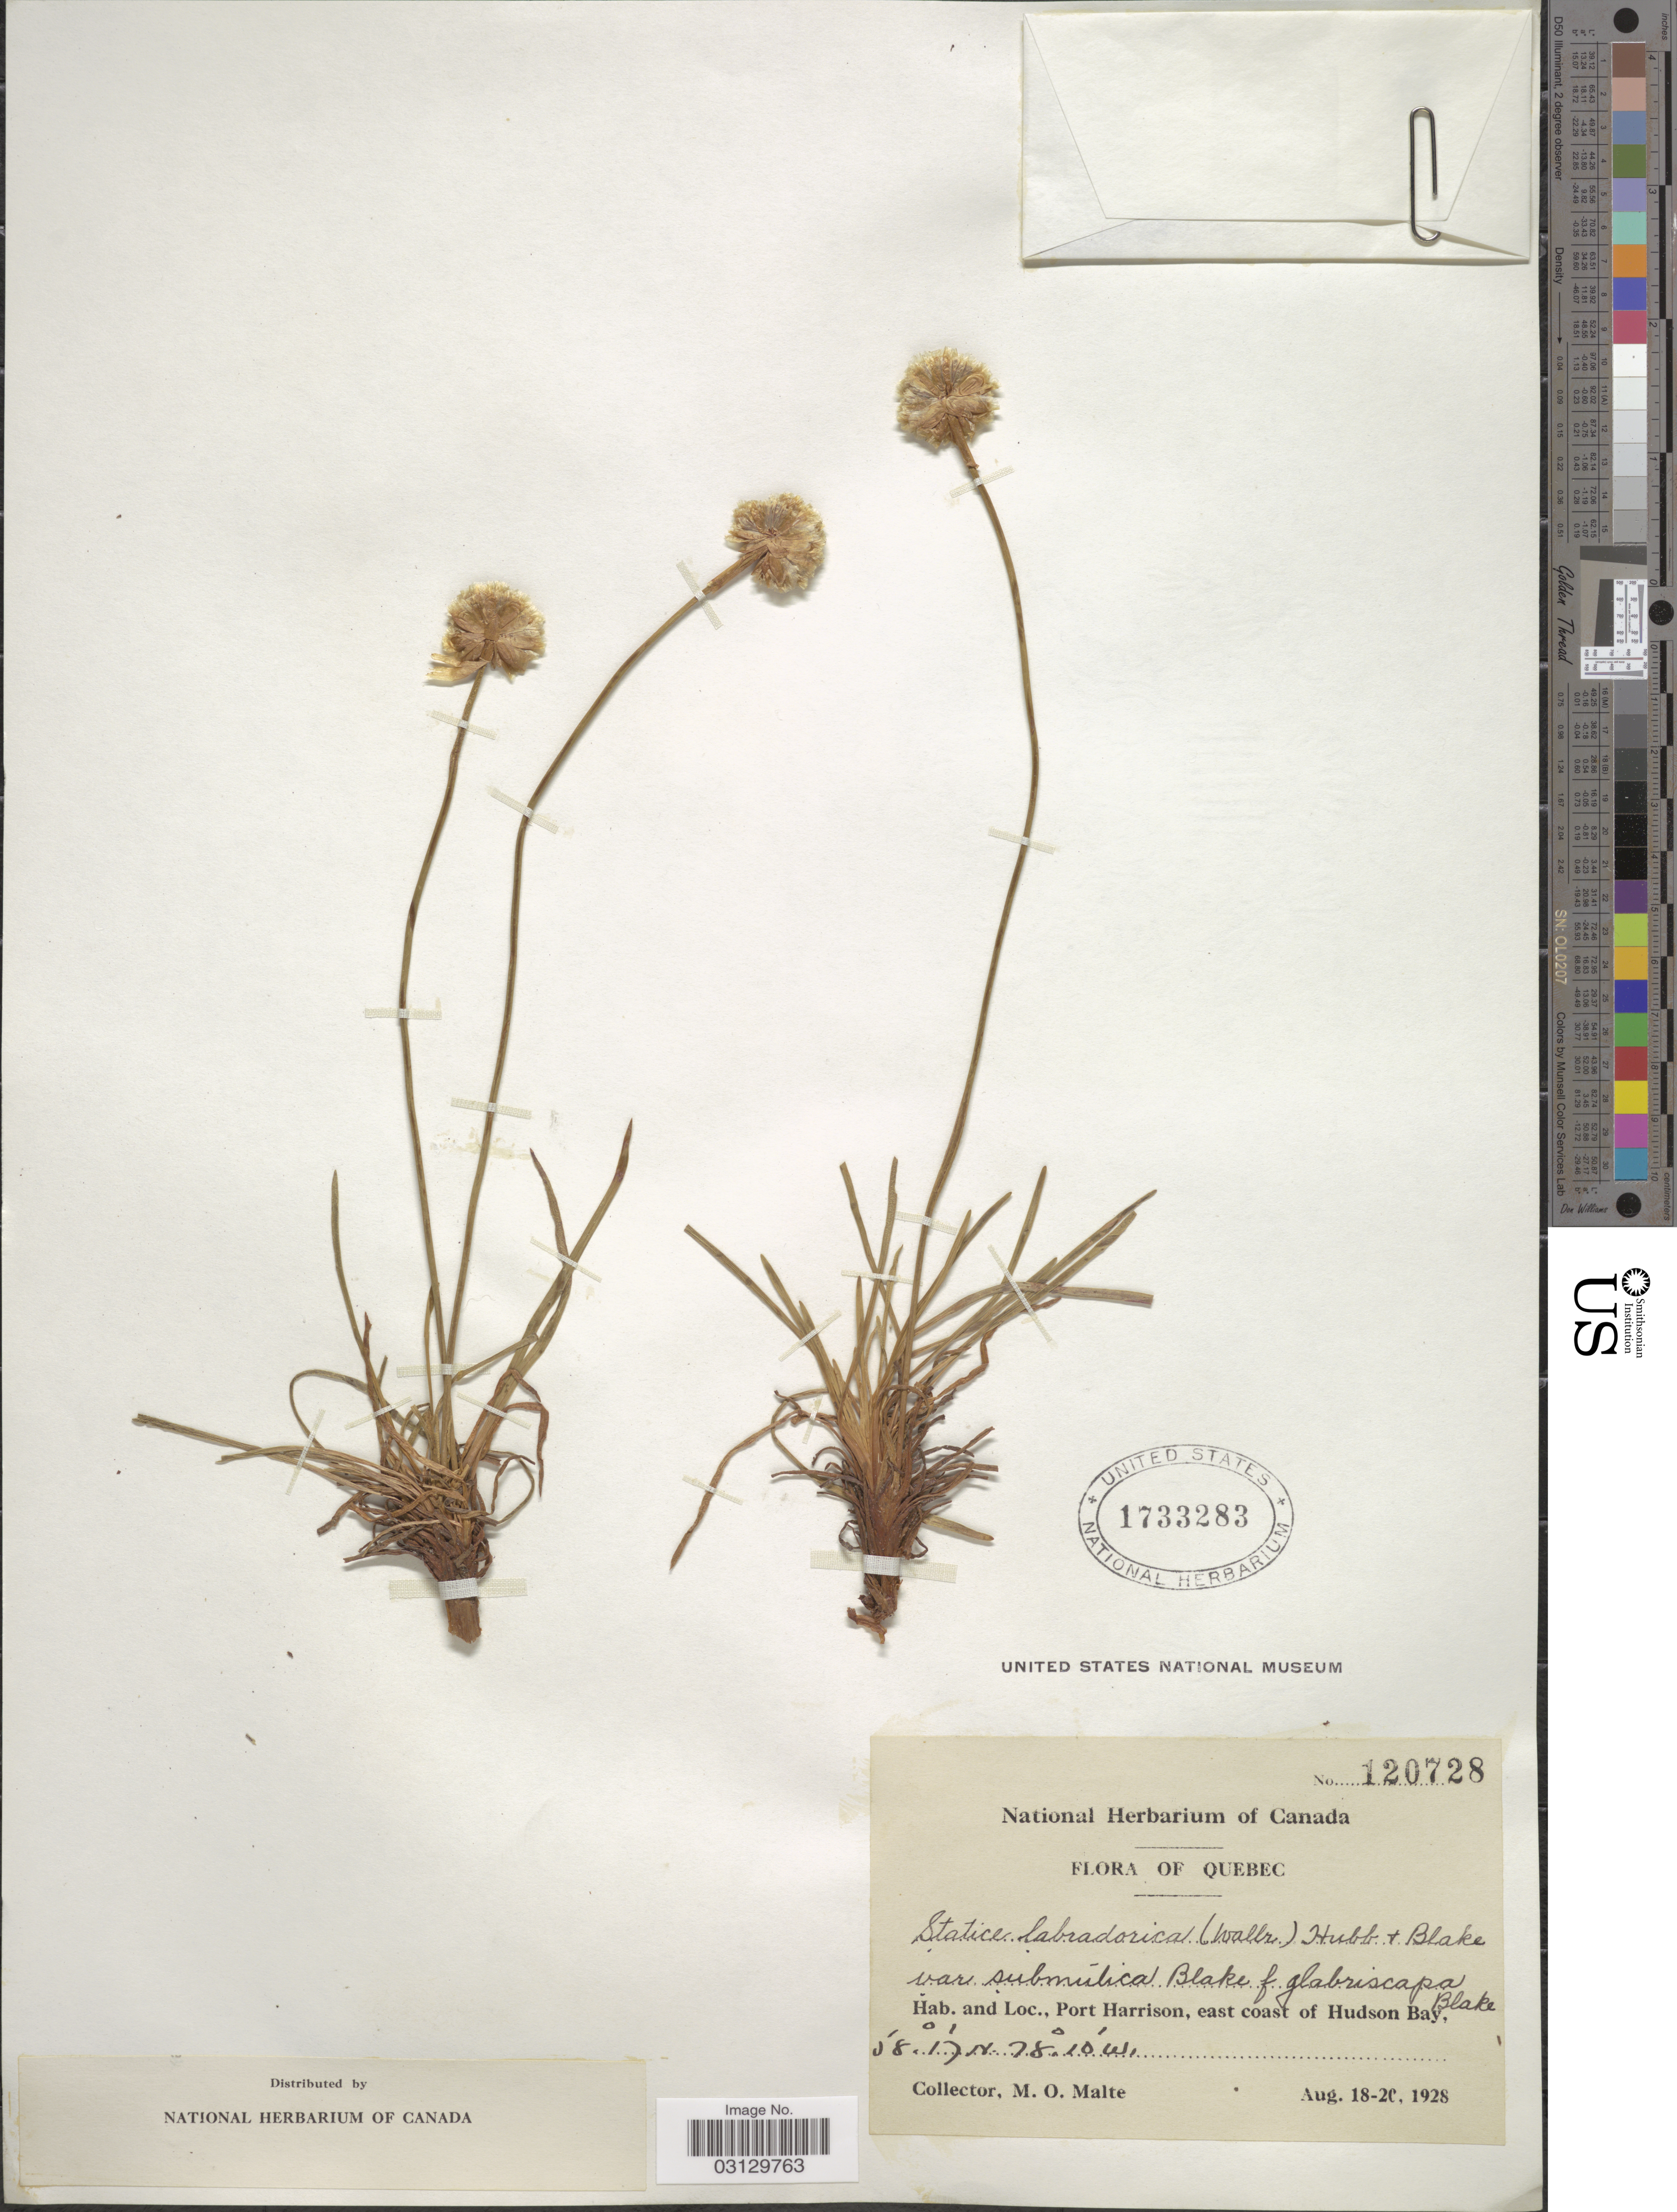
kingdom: Plantae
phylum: Tracheophyta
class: Magnoliopsida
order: Caryophyllales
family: Plumbaginaceae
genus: Armeria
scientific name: Armeria maritima subsp. sibirica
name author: (Turcz. ex Boiss.) Nyman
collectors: M. O. Malte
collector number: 120728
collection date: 1928-08-18/1928-08-20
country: Canada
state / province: Quebec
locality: Port Harrison, east coast of Hudson Bay.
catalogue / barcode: US 1733283